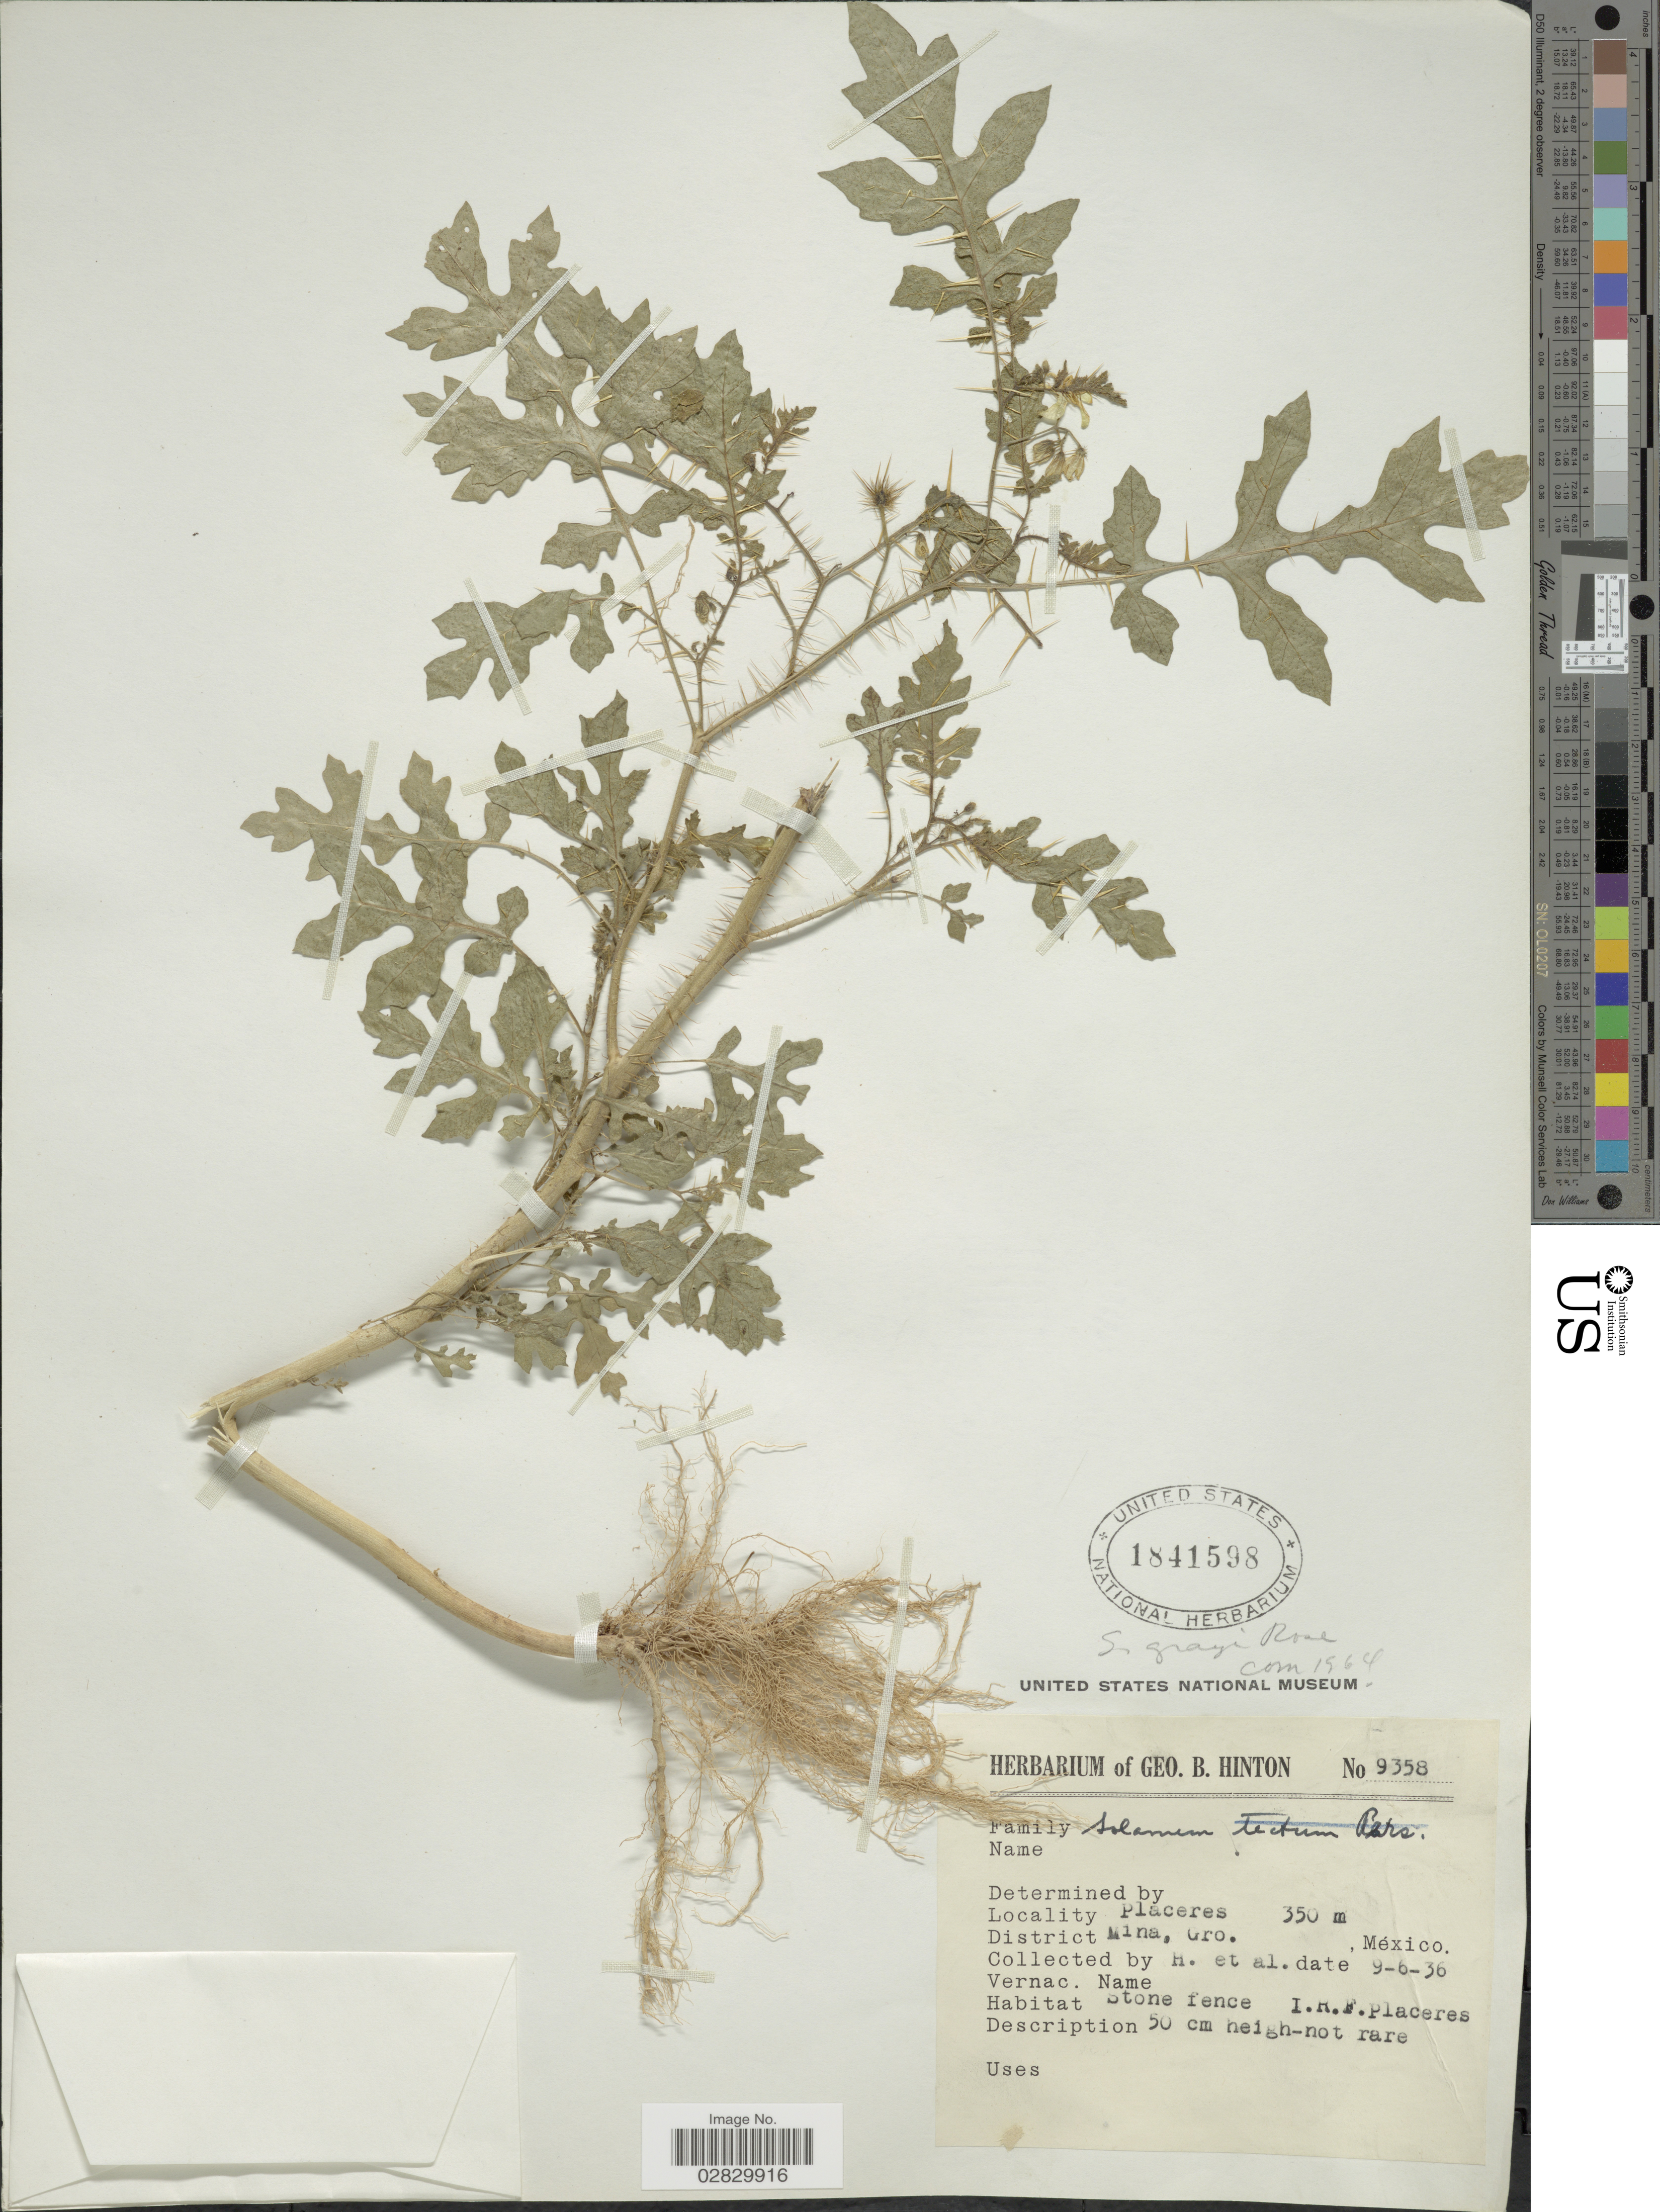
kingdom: Plantae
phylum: Tracheophyta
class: Magnoliopsida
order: Solanales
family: Solanaceae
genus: Solanum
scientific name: Solanum grayi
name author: Rose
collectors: G. B. Hinton & et al.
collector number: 9358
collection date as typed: Transcribed d/m/y: 9/6/36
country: Mexico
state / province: Guerrero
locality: Placeres, District Mina.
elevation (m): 350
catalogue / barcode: US 1841598